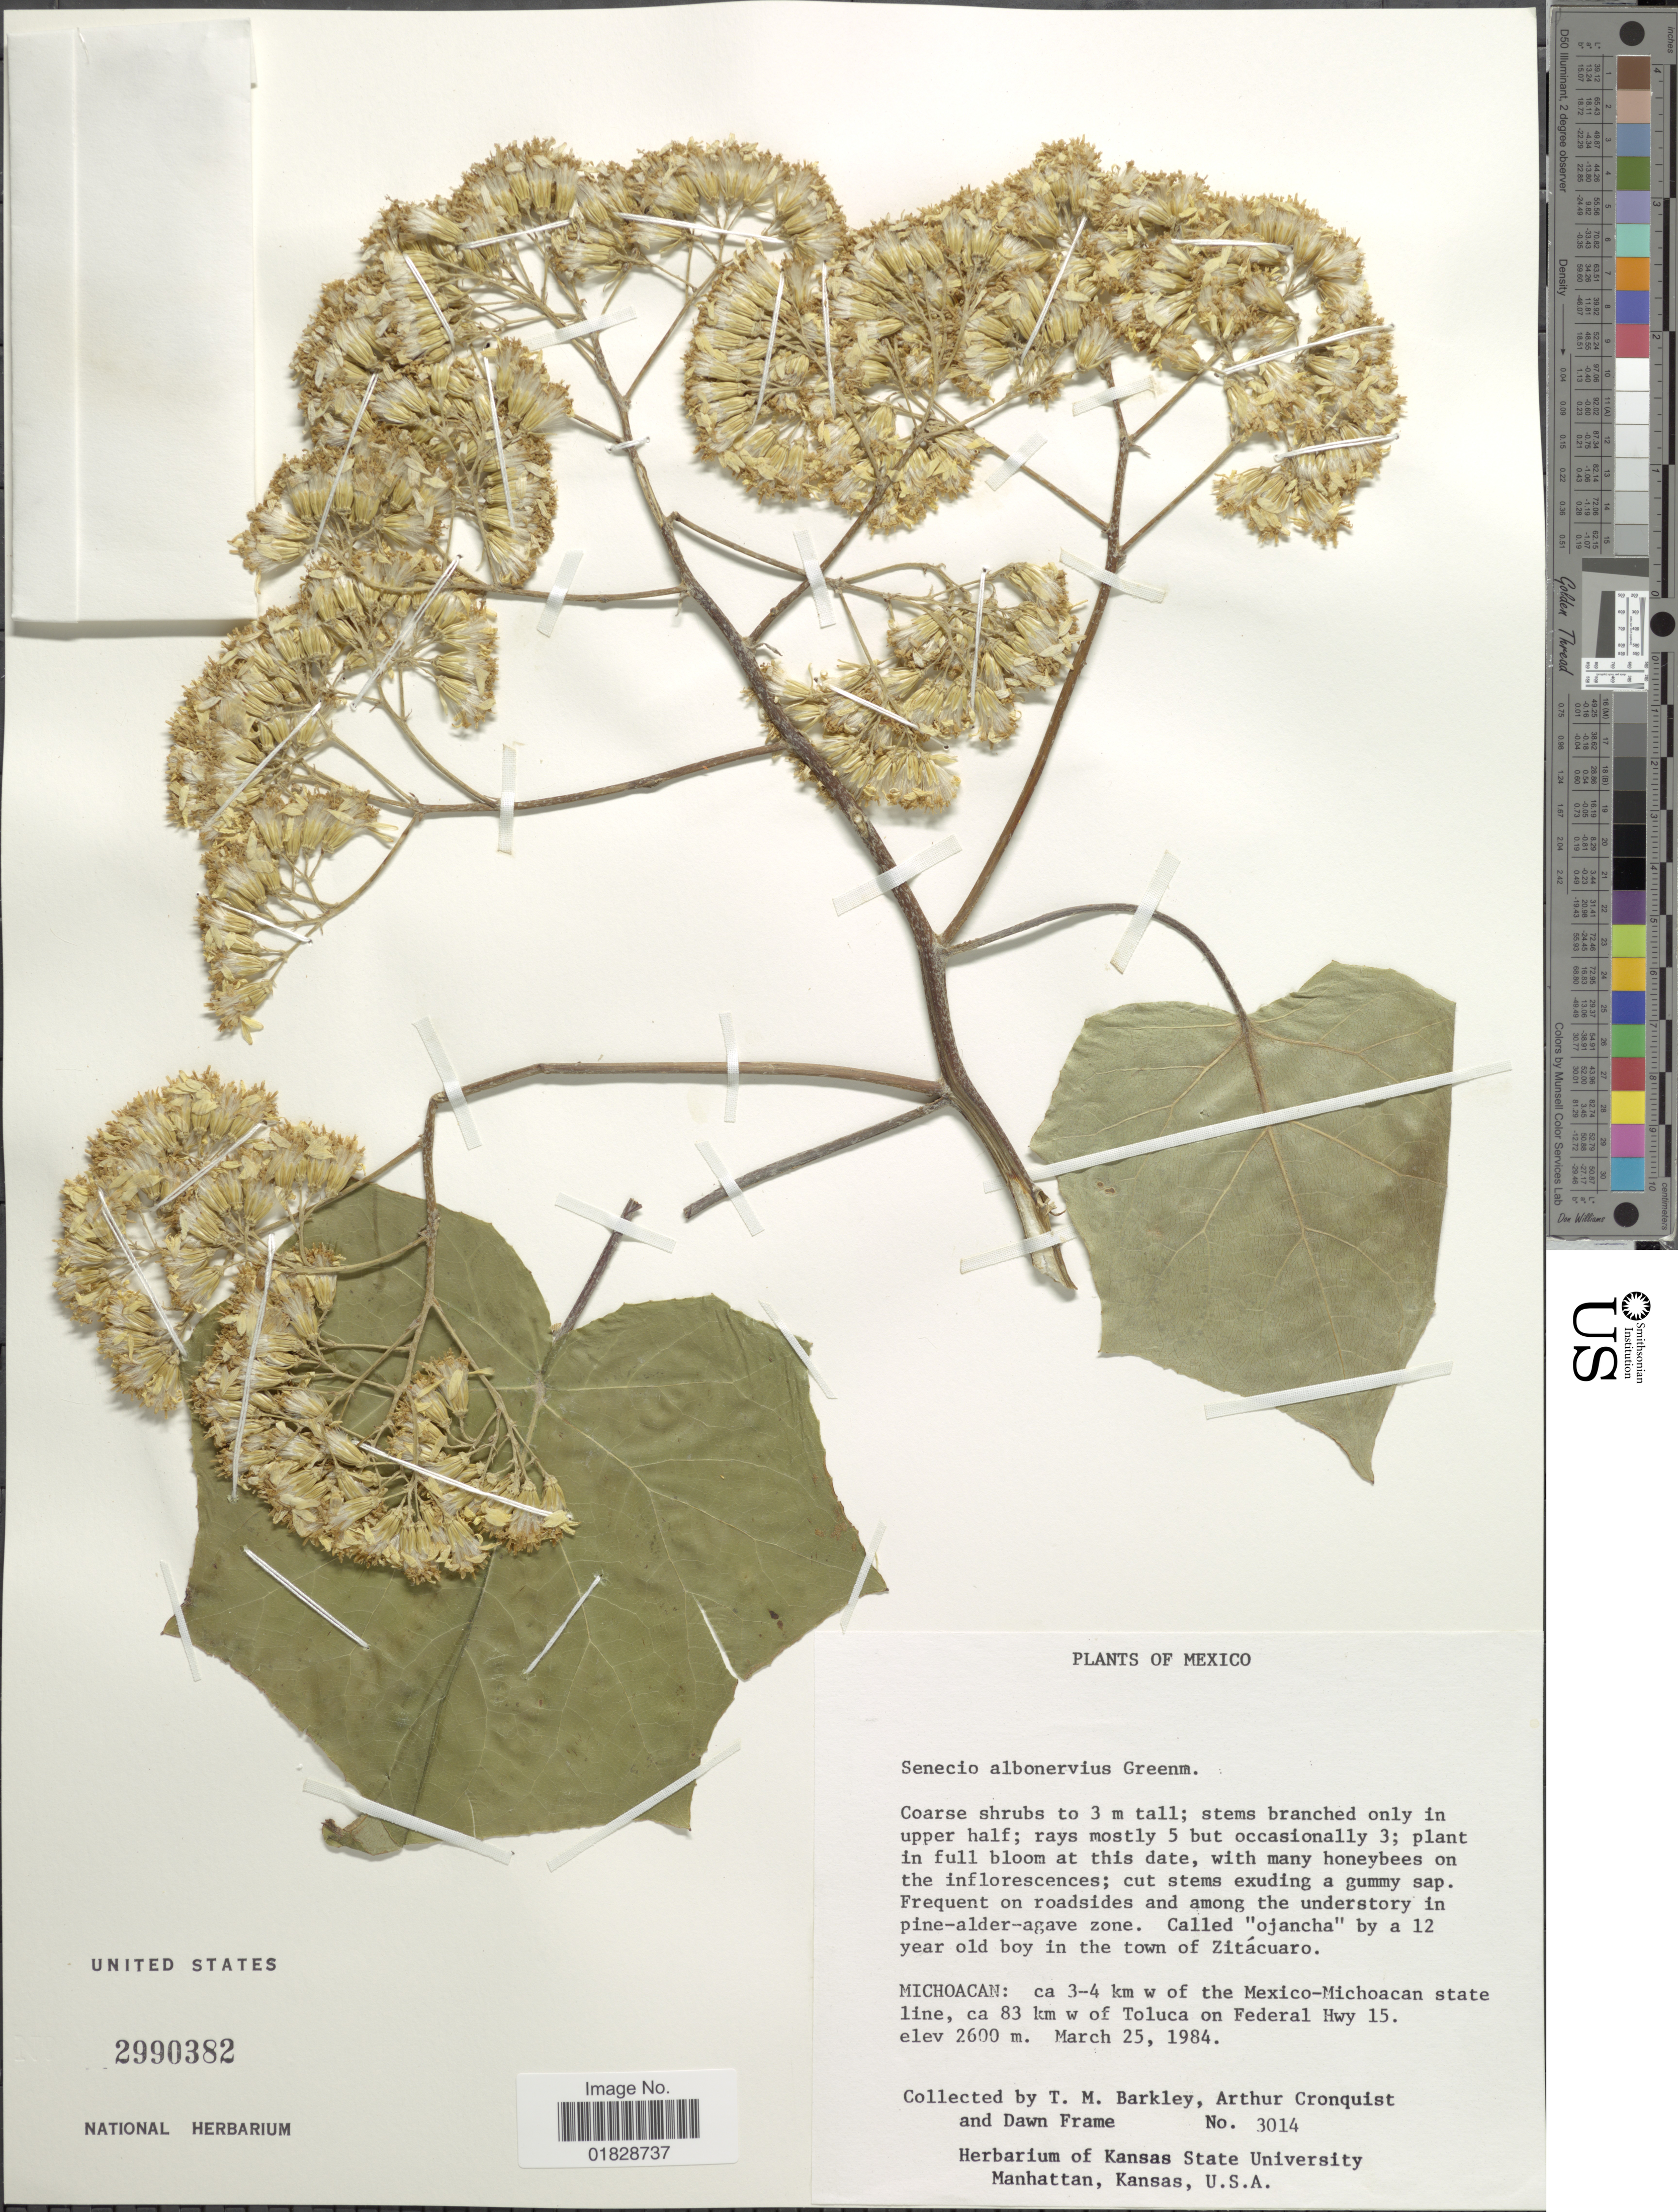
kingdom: Plantae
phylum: Tracheophyta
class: Magnoliopsida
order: Asterales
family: Asteraceae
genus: Roldana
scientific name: Roldana albonervia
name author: (Greenm.) H. Rob. & Brettell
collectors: T. M. Barkley, A. J. Cronquist & D. Frame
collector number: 3014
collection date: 1984-03-25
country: Mexico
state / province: Michoacán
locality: Michoacan: ca 3-4 km w of the Mexico-Michoacan state line, ca 83 km w of Toluca on Federal Hwy 15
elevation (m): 2600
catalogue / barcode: US 2990382